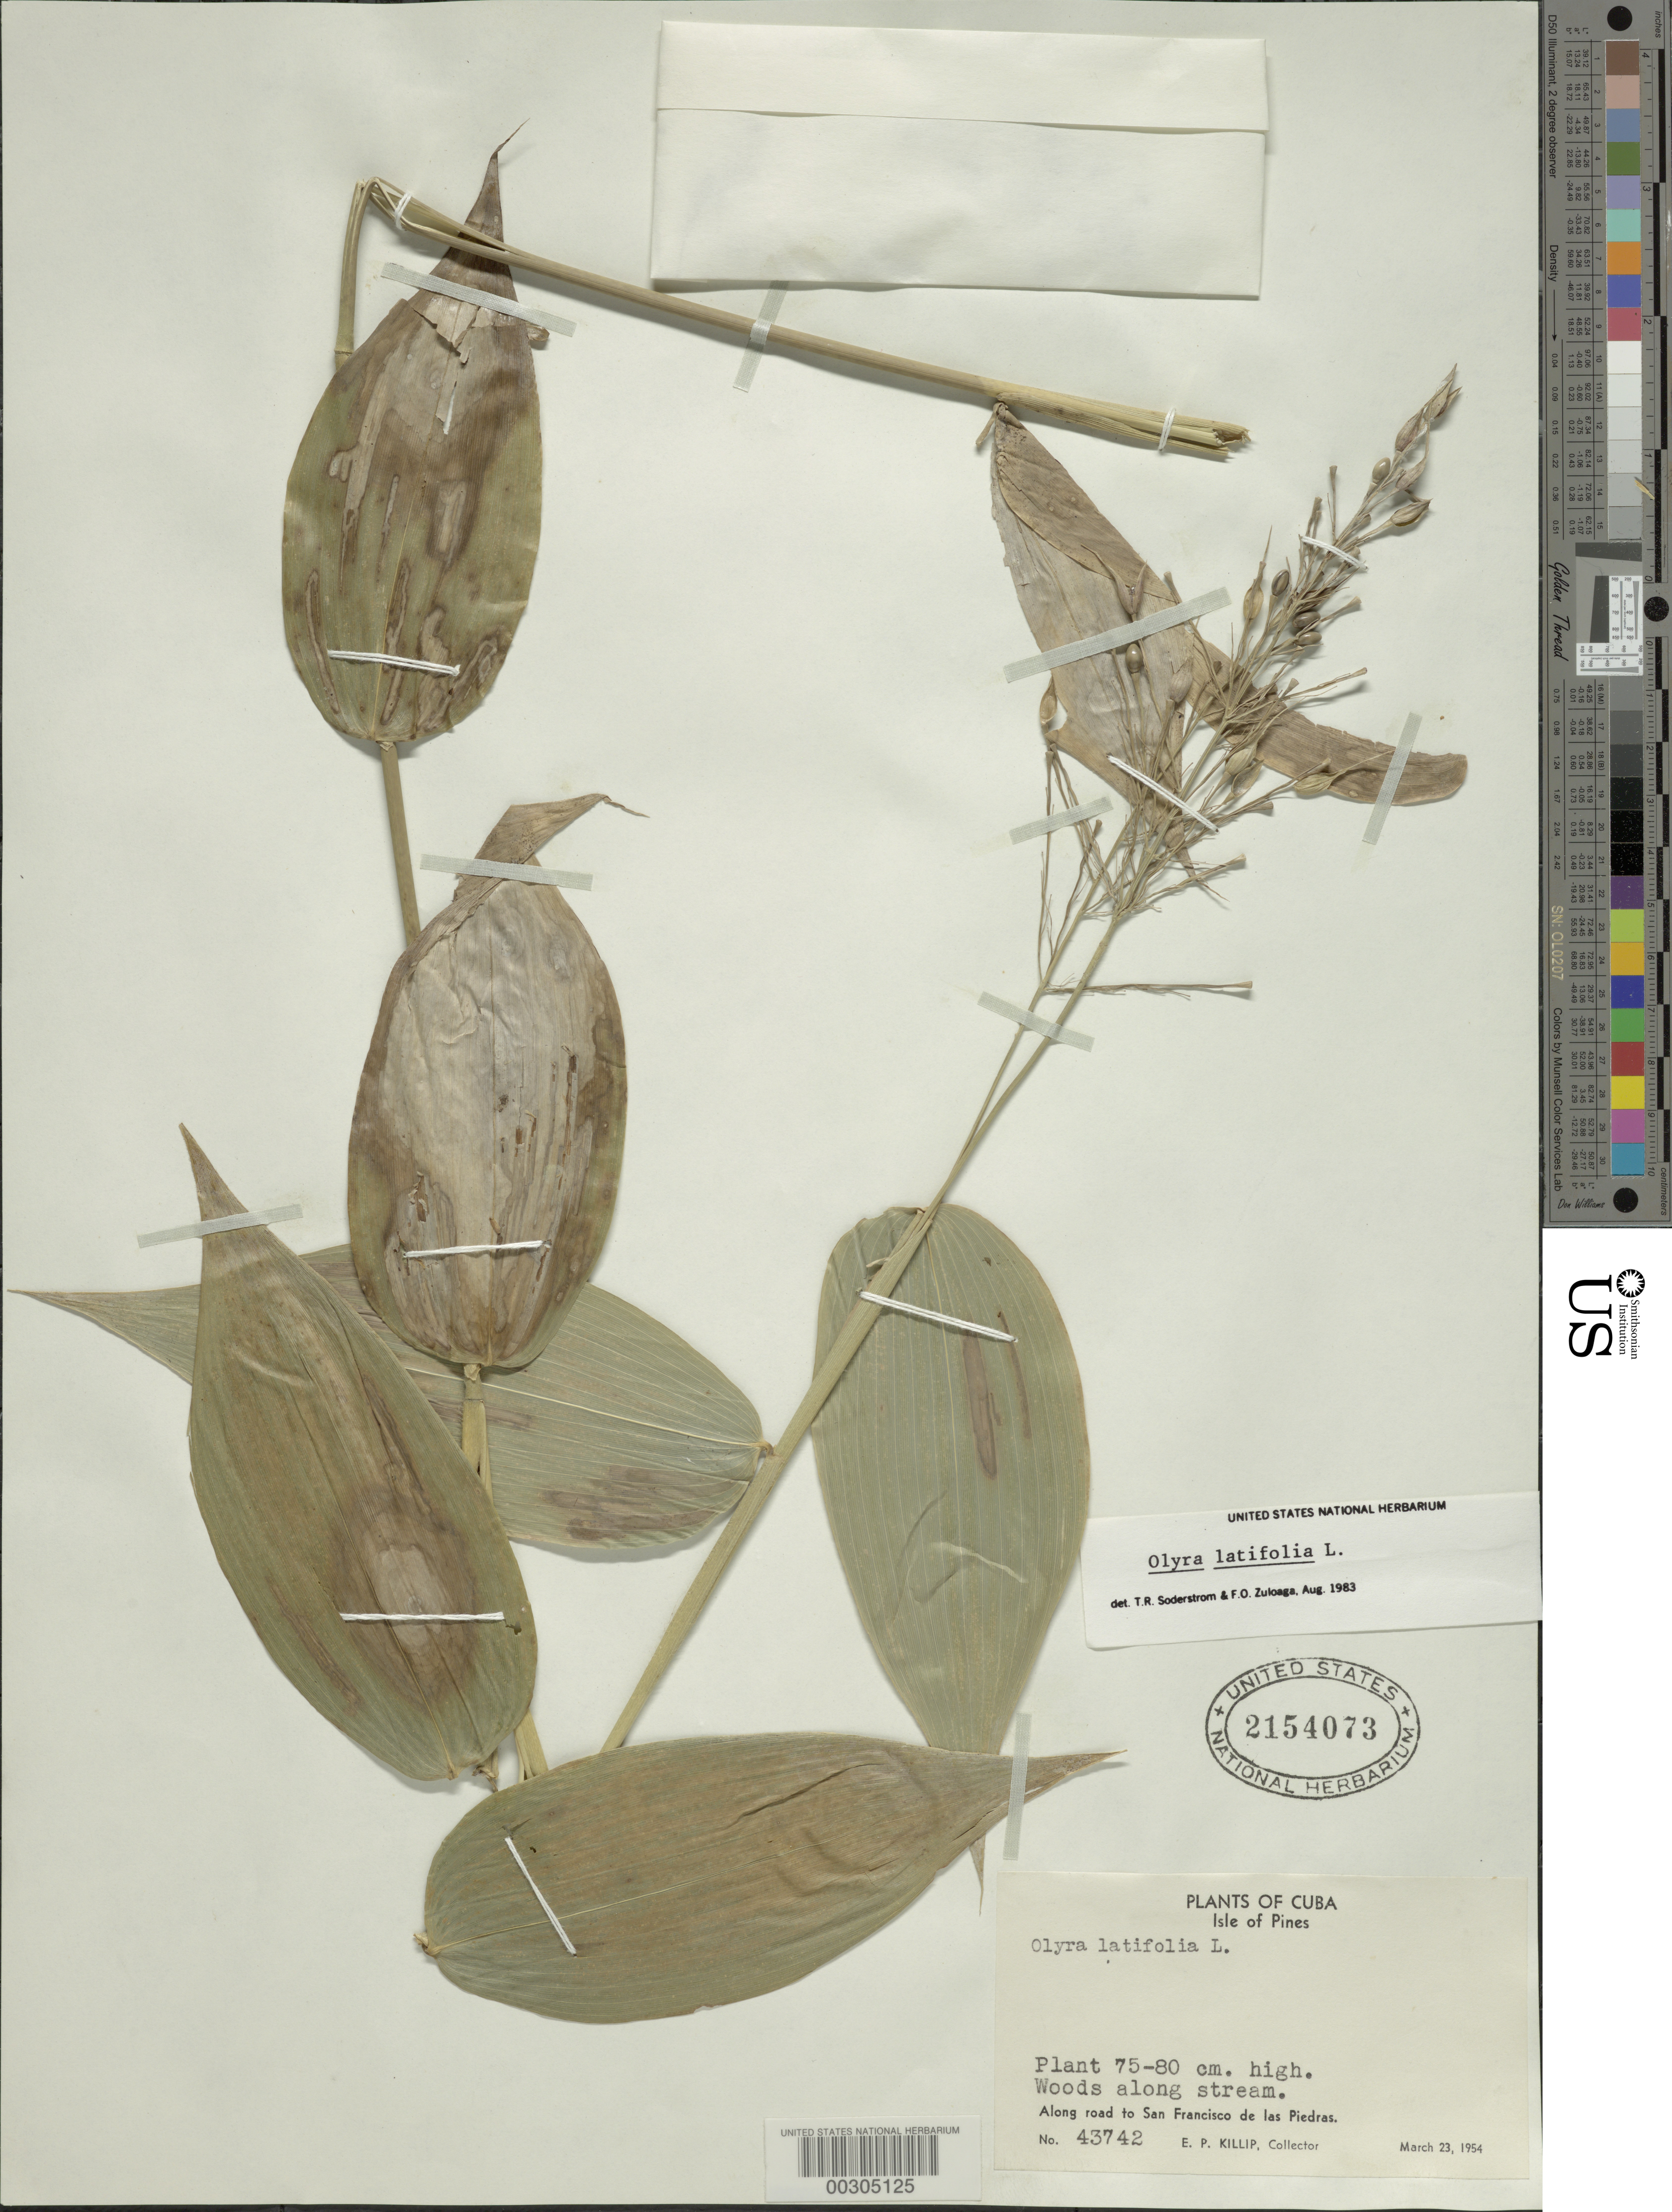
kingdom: Plantae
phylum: Tracheophyta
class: Liliopsida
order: Poales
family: Poaceae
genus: Olyra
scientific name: Olyra latifolia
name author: L.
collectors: E. P. Killip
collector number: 43742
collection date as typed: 23 Mar 1954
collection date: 1954-03-23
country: Cuba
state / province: Isla de La Juventud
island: Isla de La Juventud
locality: San francisco de las piedras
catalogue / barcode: US 2154073